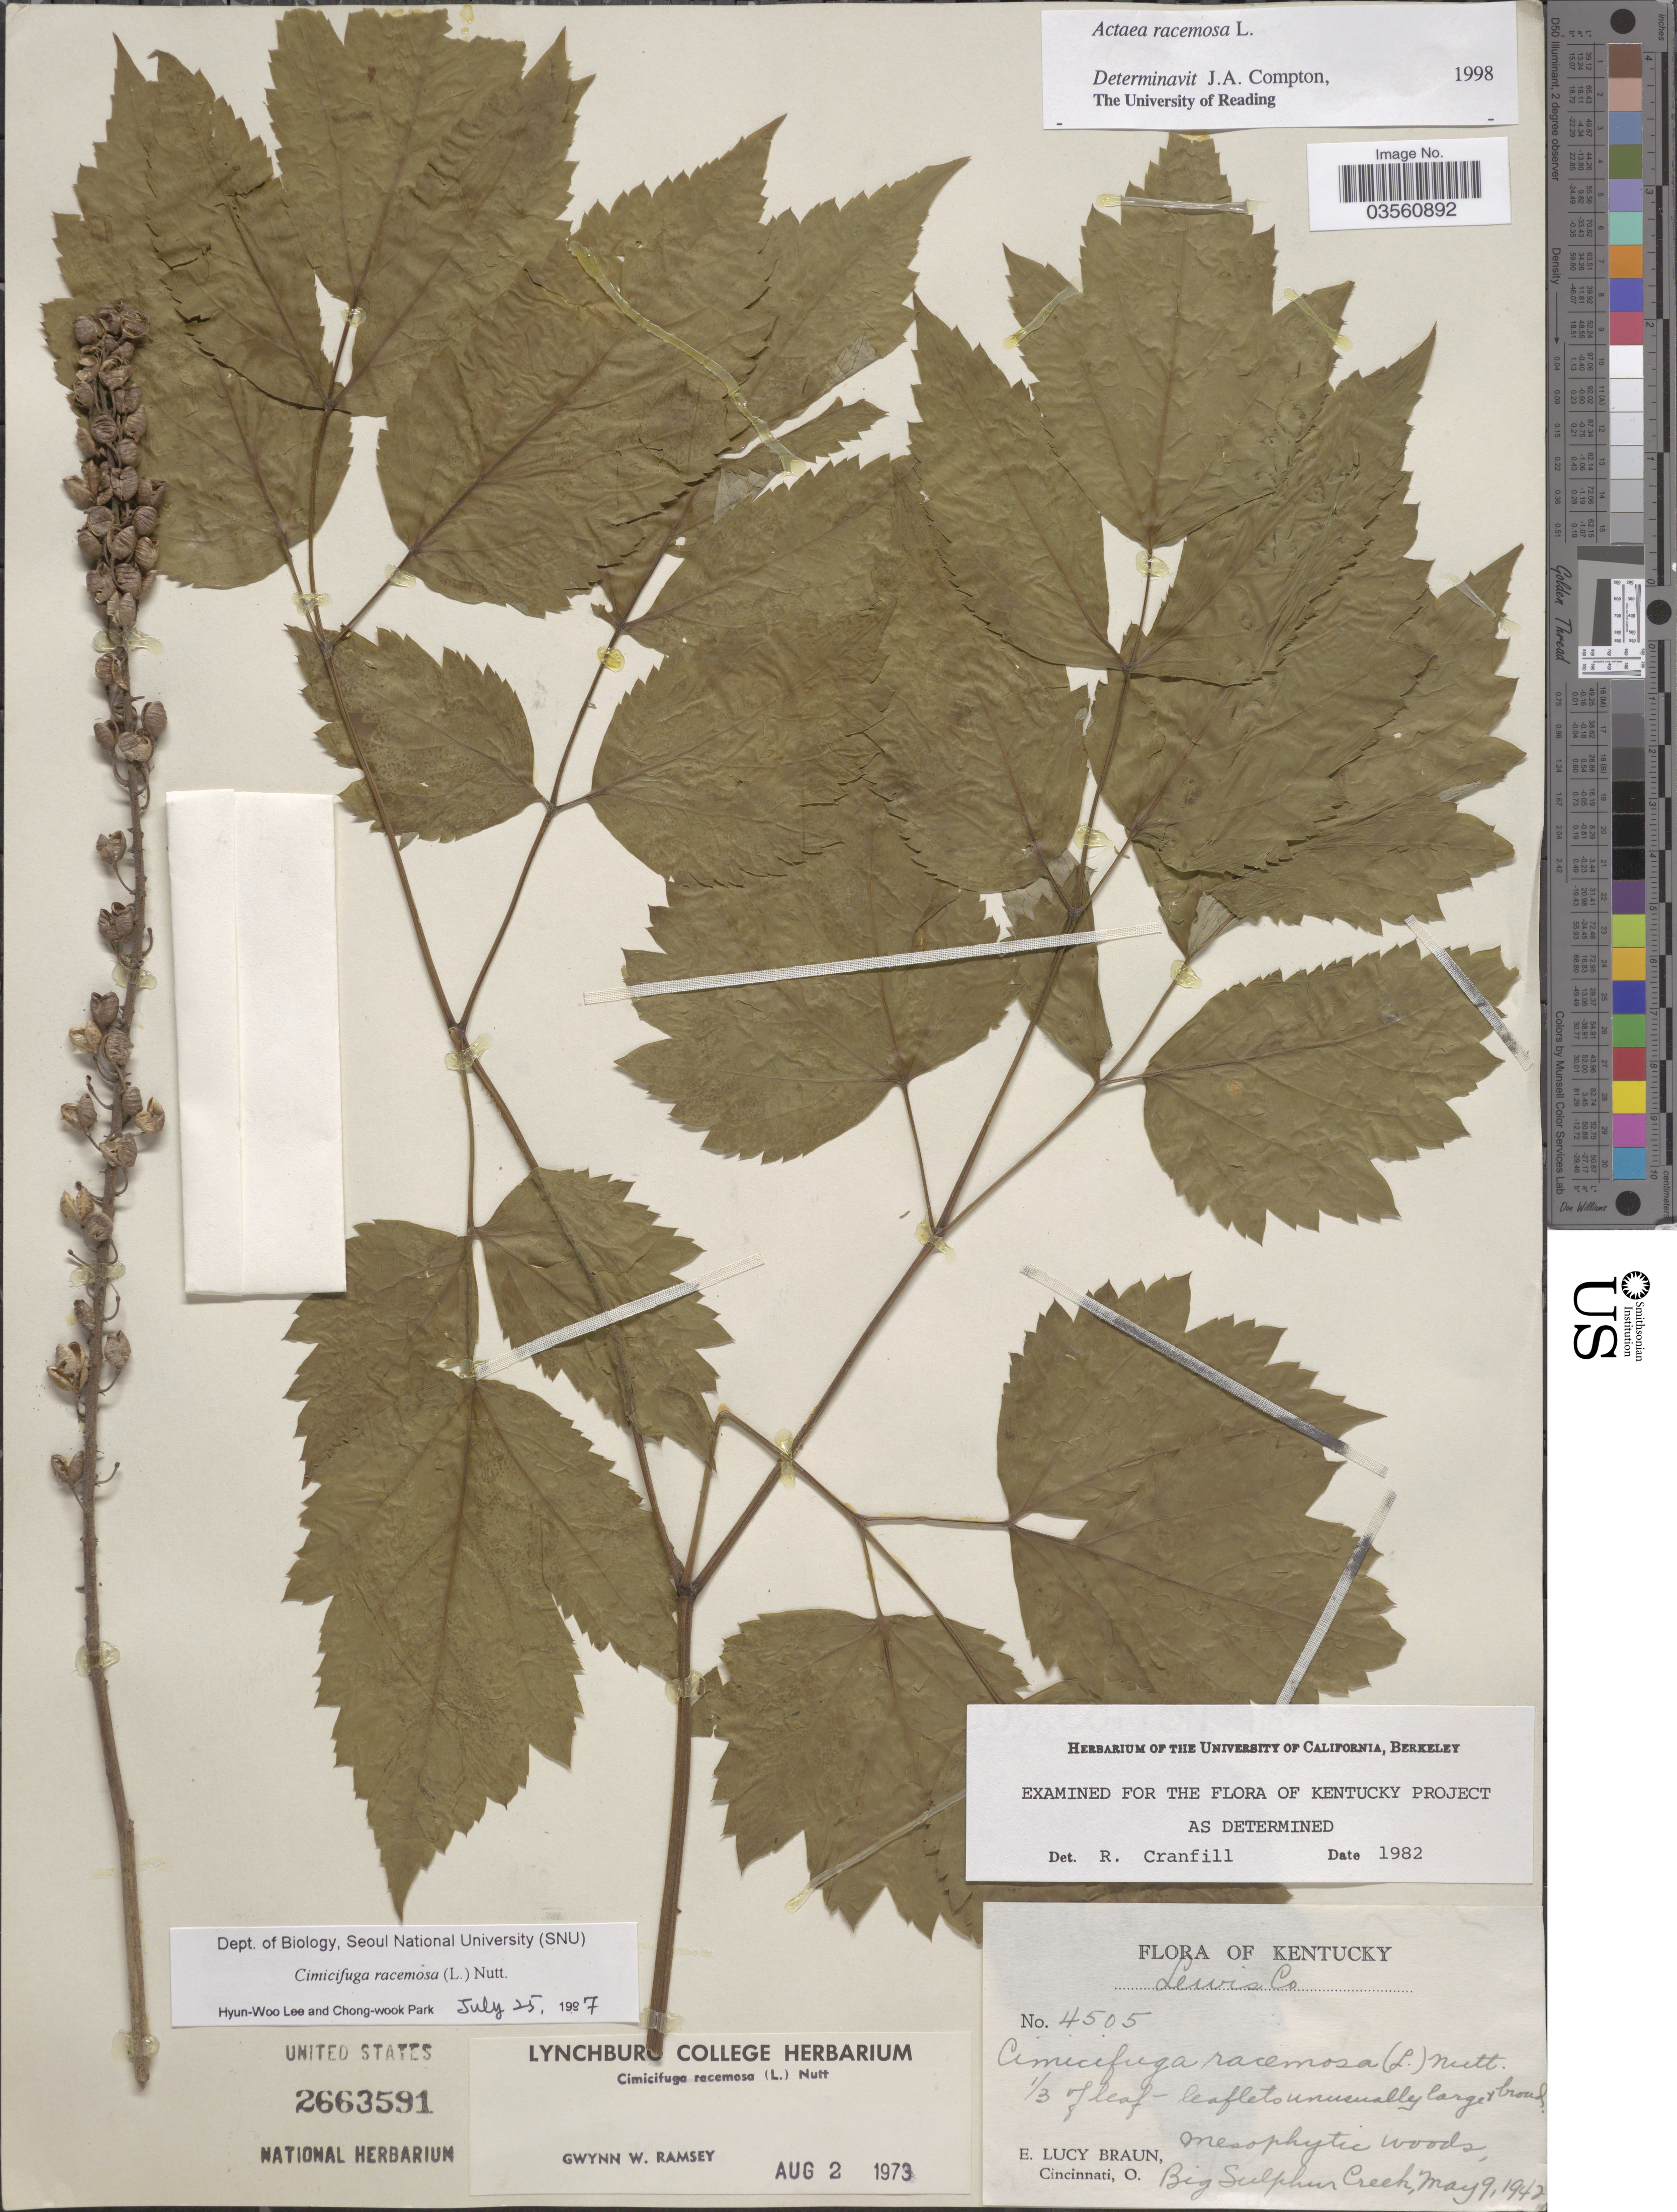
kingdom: Plantae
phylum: Tracheophyta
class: Magnoliopsida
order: Ranunculales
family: Ranunculaceae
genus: Actaea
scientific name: Actaea racemosa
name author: L.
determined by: Compton, J. A.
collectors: E. L. Braun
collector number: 4505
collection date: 1942-05-09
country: United States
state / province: Kentucky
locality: Lewis Co. Big Sulphur Creek.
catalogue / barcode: US 2663591